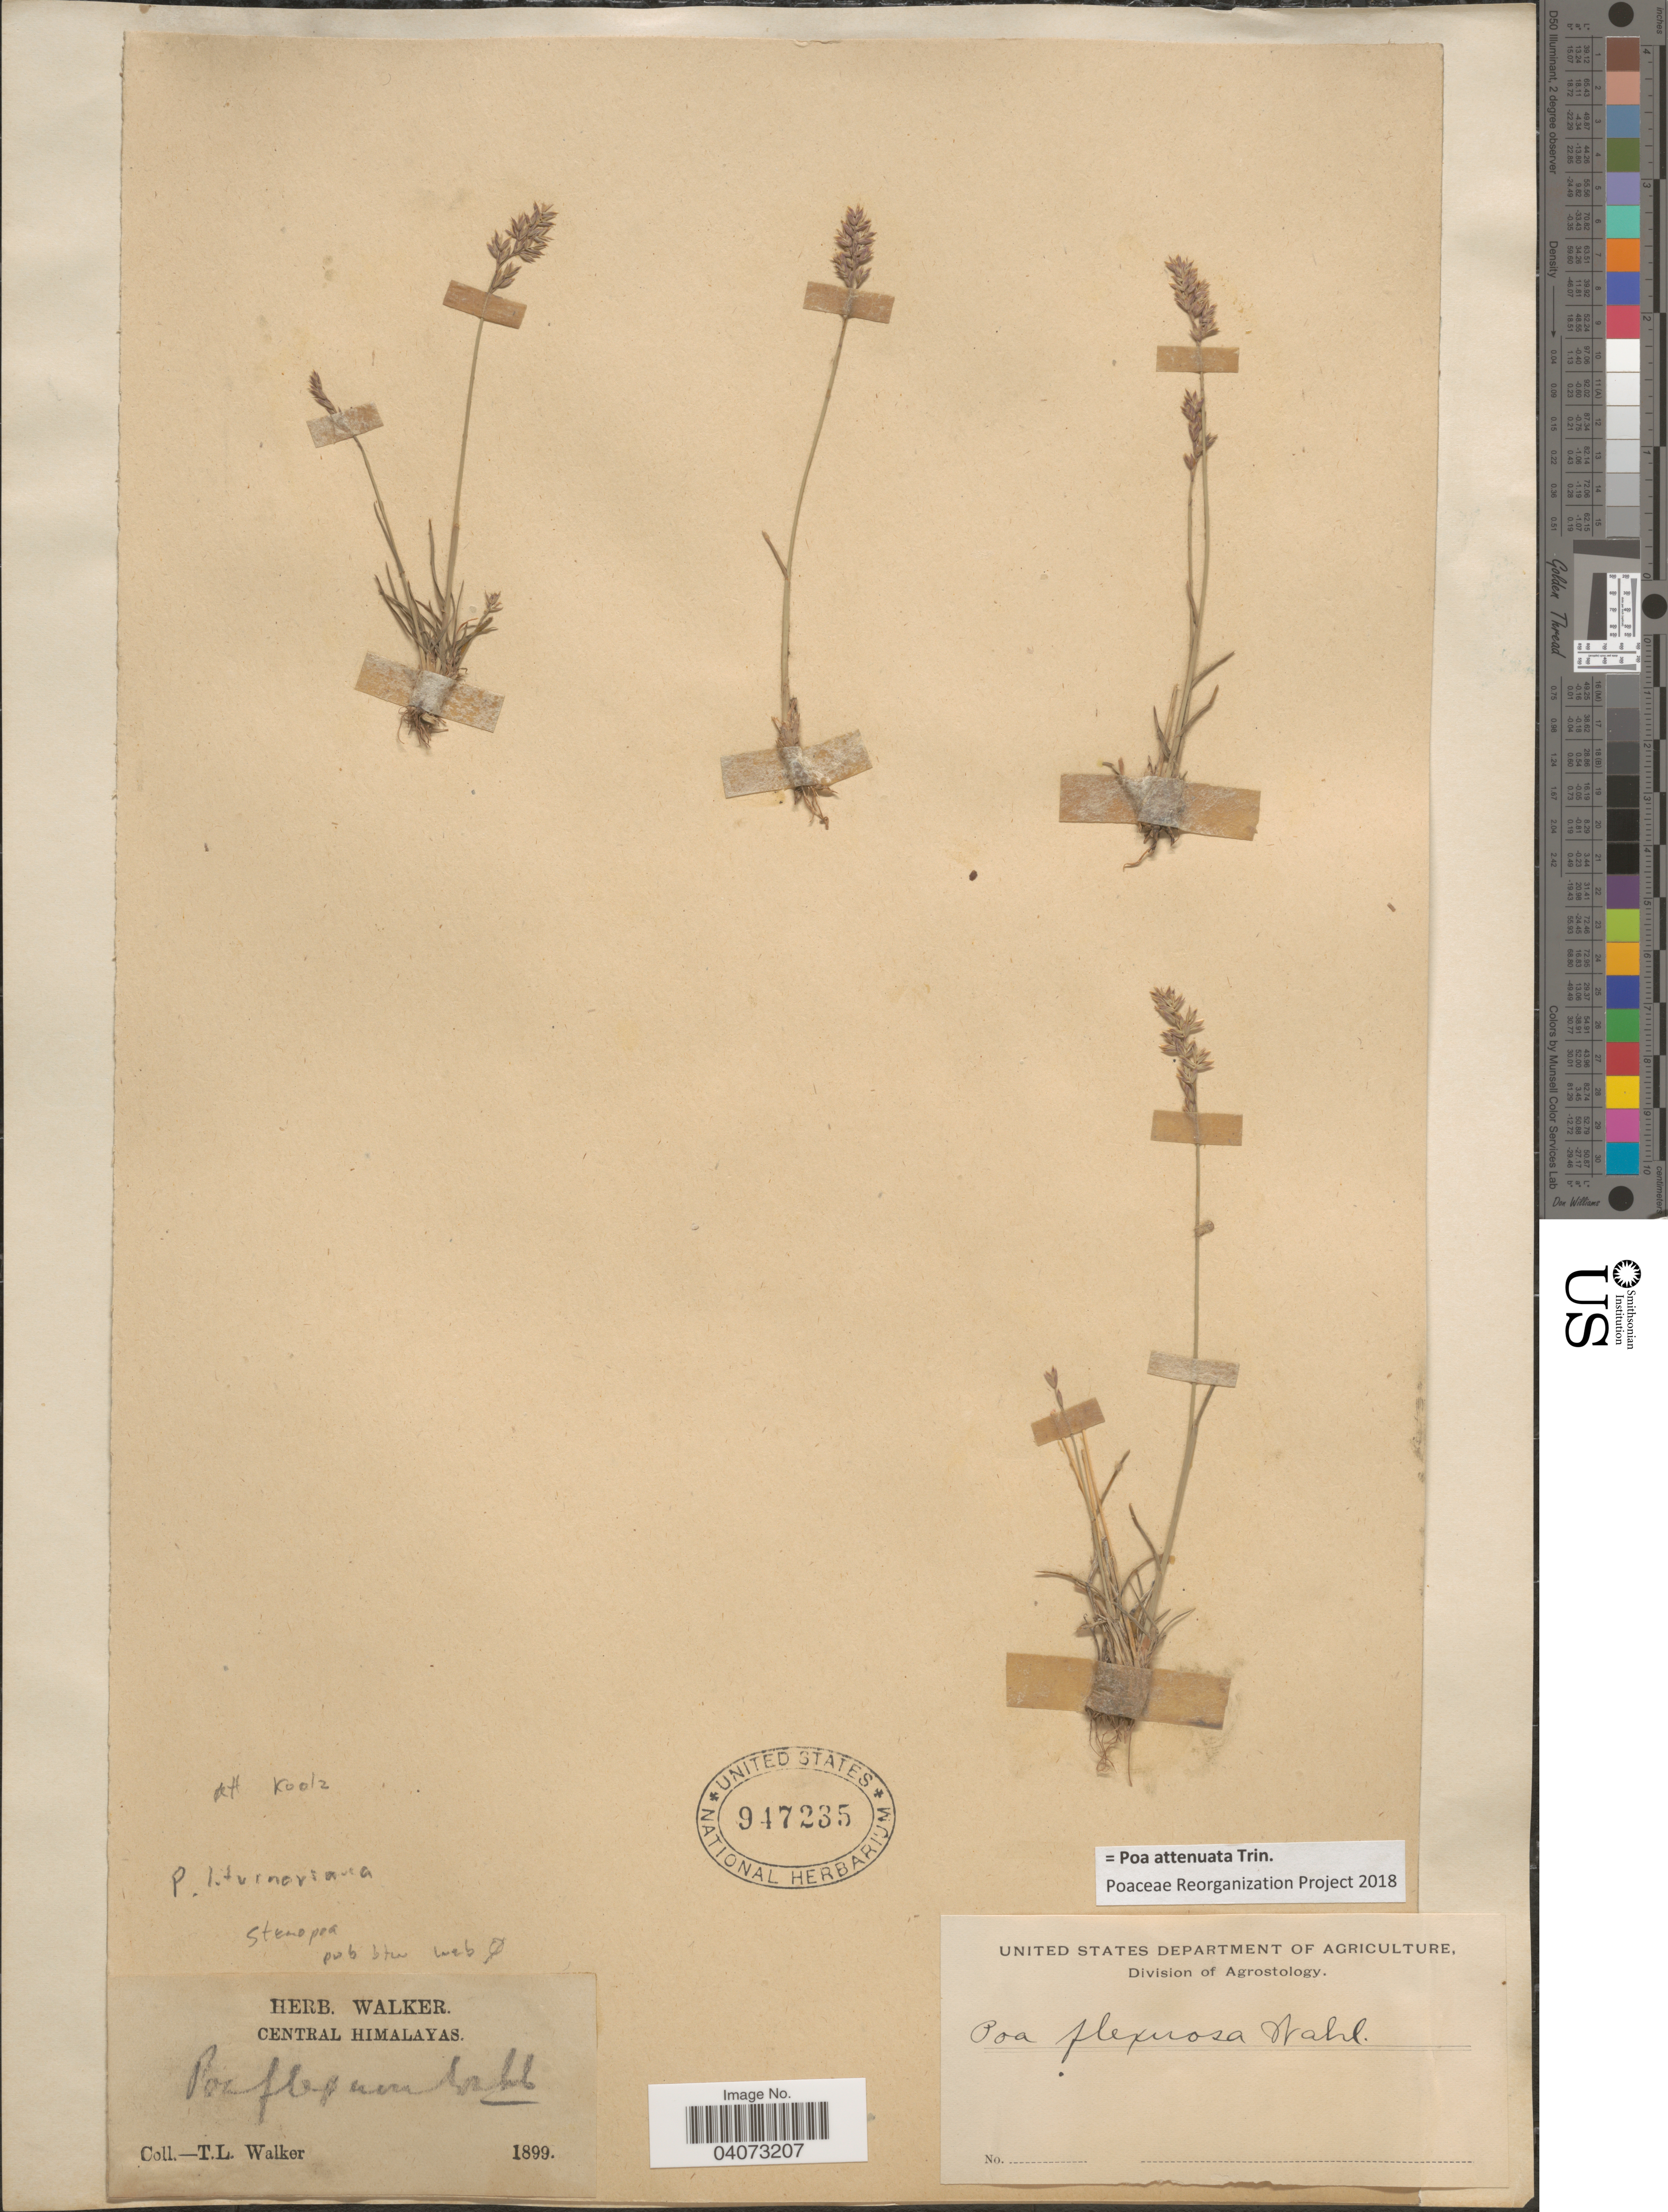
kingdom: Plantae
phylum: Tracheophyta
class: Liliopsida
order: Poales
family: Poaceae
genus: Poa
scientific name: Poa attenuata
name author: Trin.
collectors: T. Walker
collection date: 1899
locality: Central Himalayas.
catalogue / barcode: US 947235